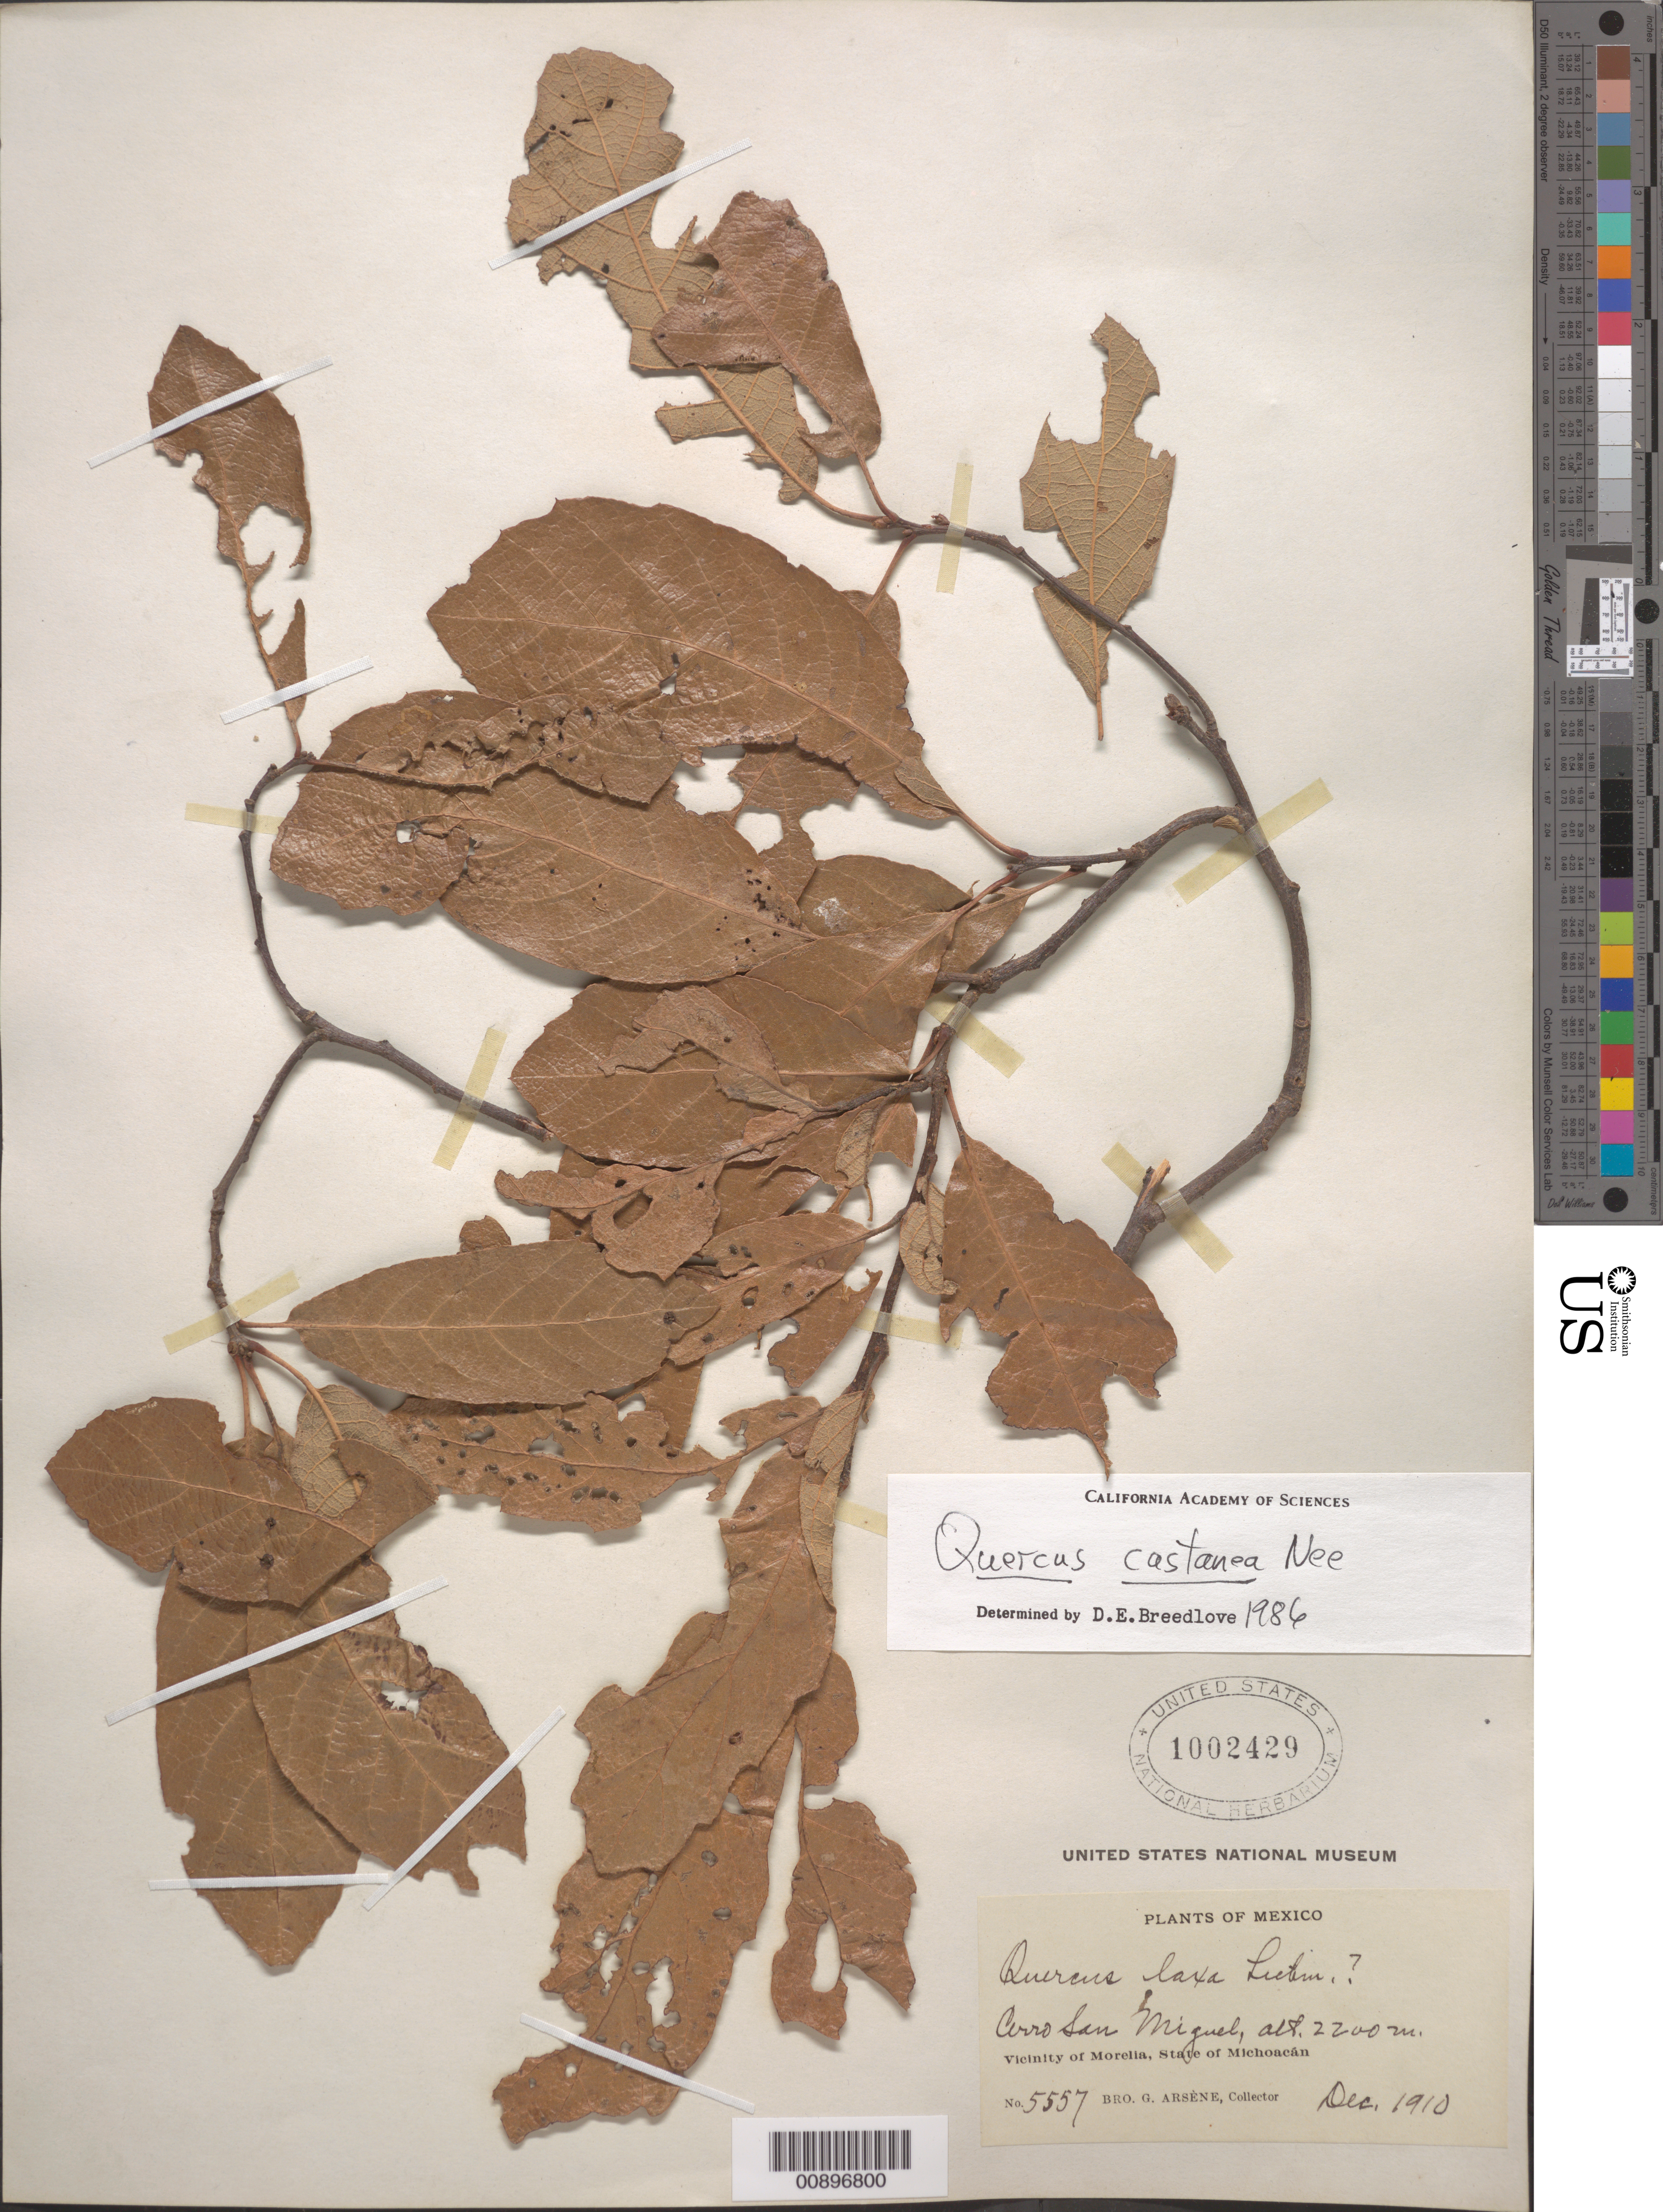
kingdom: Plantae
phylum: Tracheophyta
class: Magnoliopsida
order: Fagales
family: Fagaceae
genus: Quercus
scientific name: Quercus castanea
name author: Née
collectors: Bro. G. Arsène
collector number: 5557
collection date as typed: Dec 1910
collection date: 1910-12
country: Mexico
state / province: Michoacán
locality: Cerro San Miguel, vicinity of Morelia, Michoacán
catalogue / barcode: US 1002429